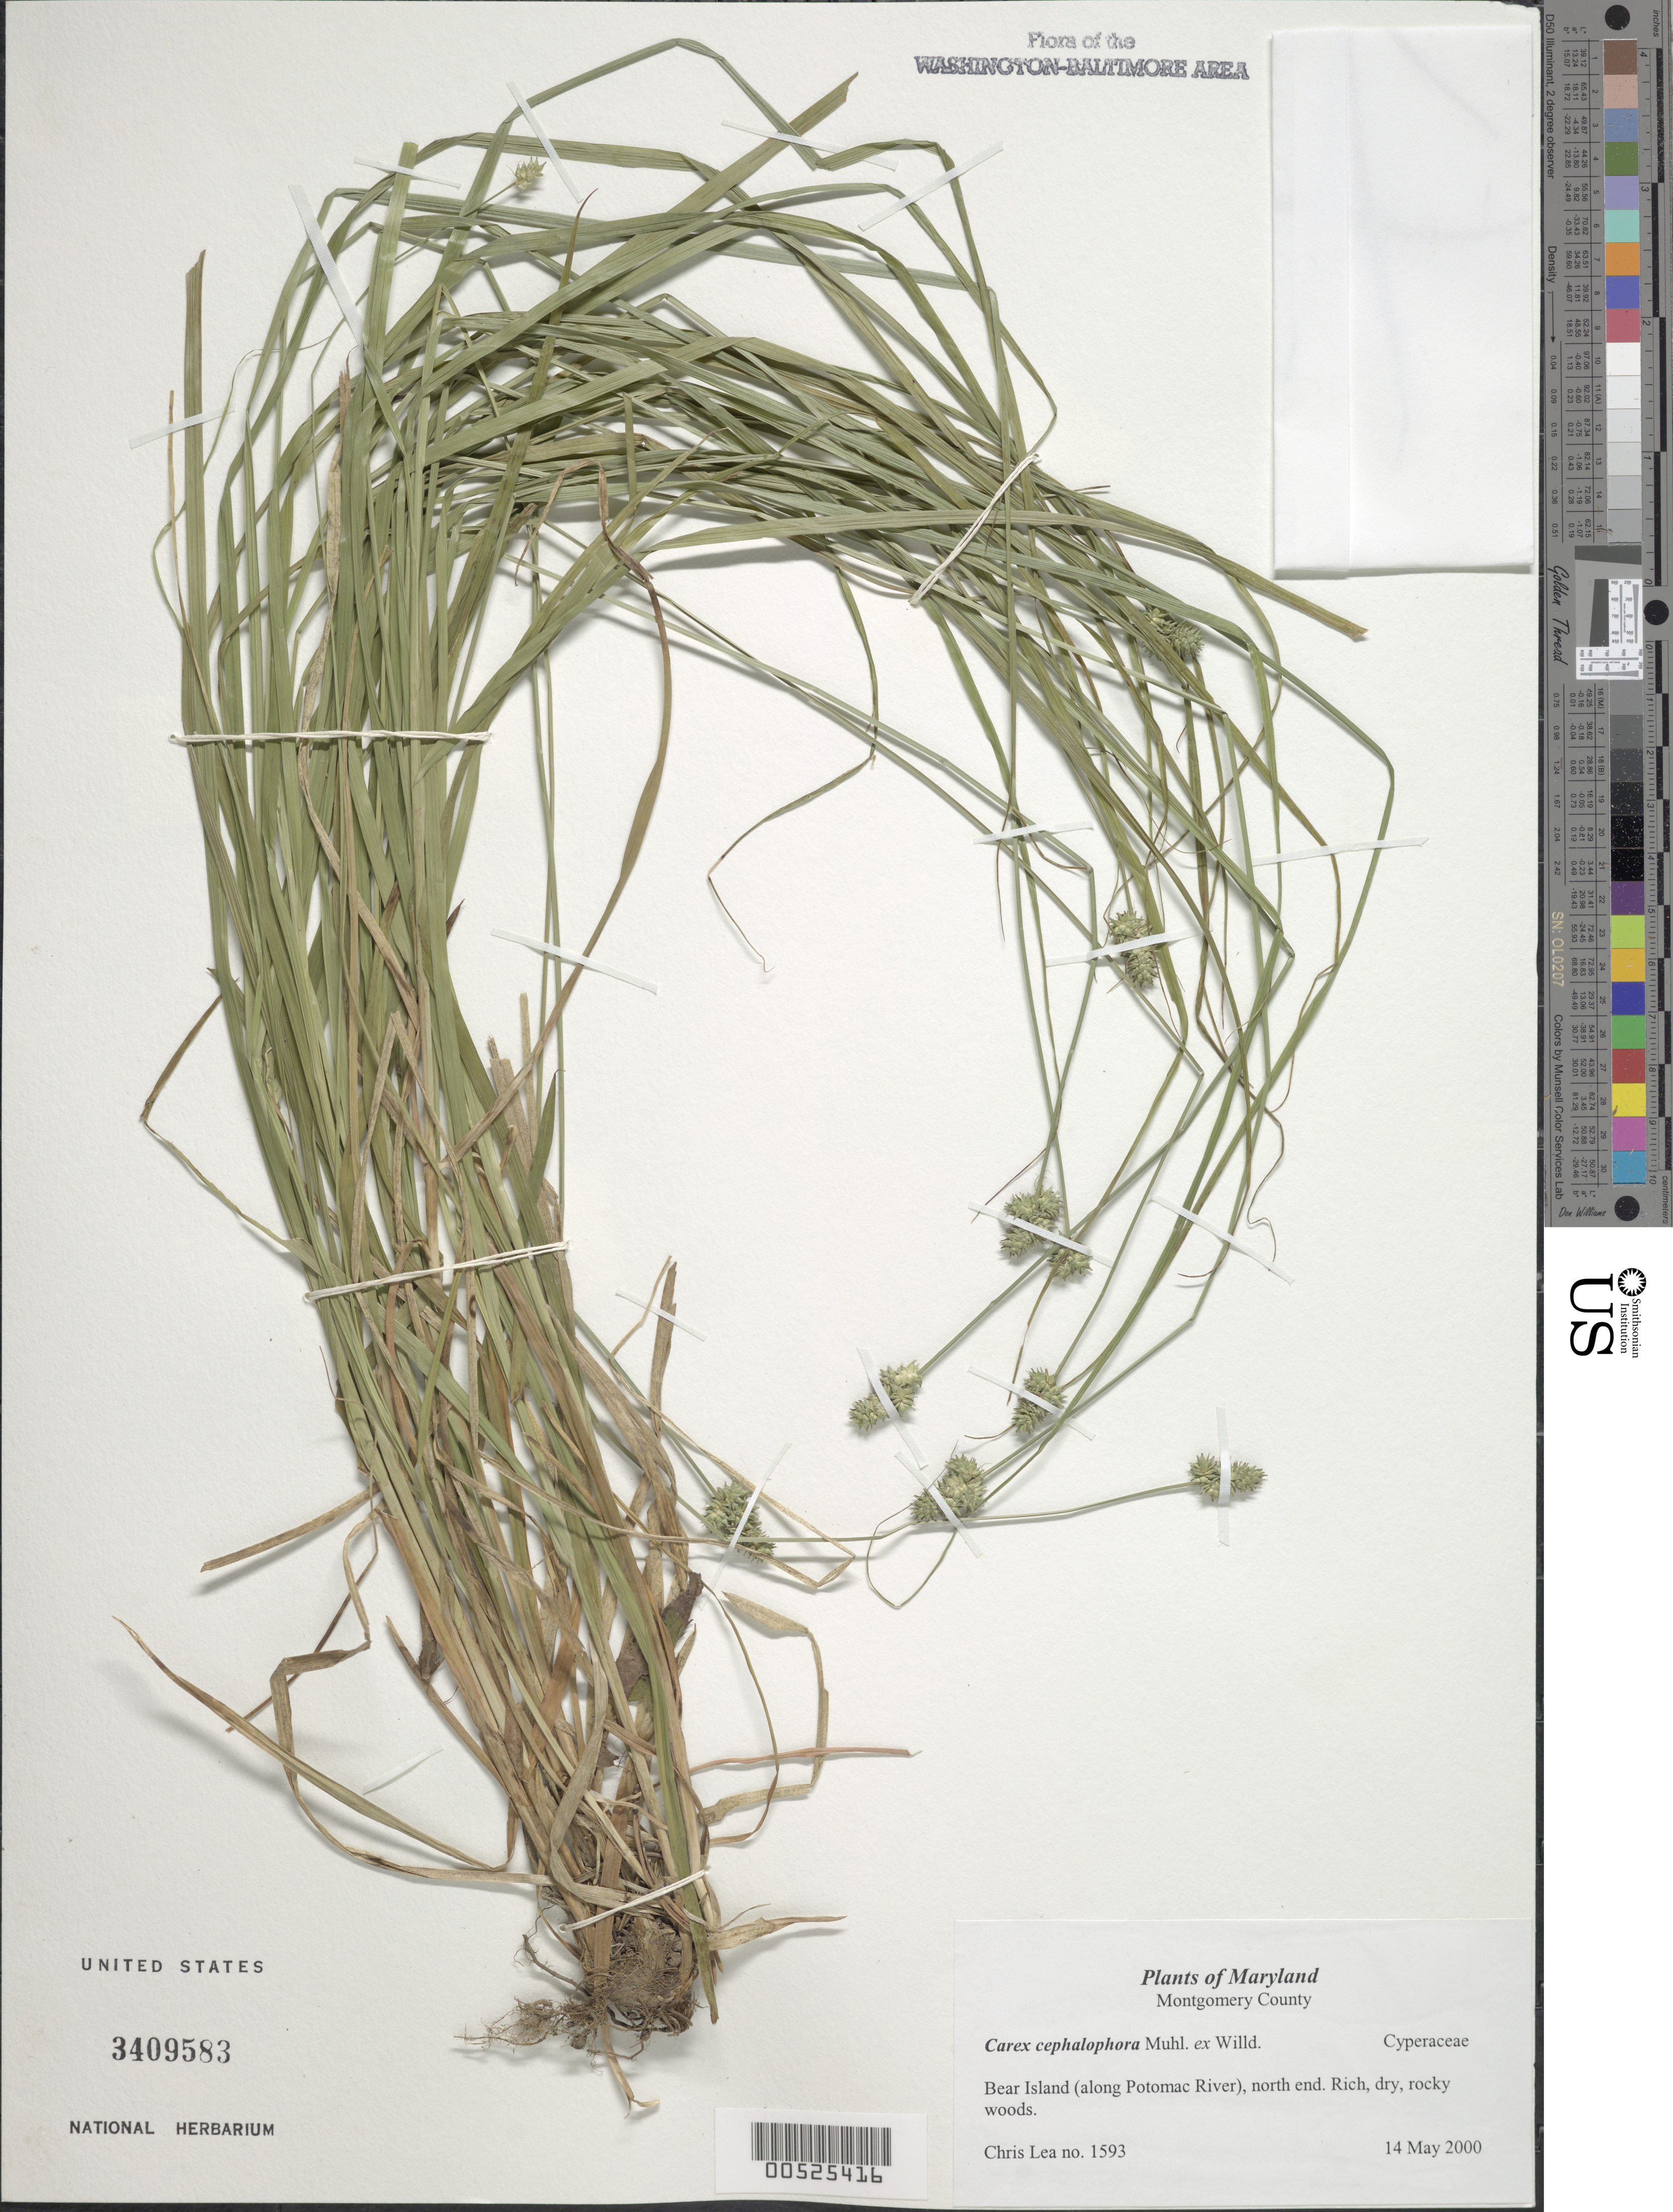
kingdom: Plantae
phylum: Tracheophyta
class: Liliopsida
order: Poales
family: Cyperaceae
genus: Carex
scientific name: Carex cephalophora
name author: Muhl. ex Willd.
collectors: C. Lea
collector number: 1593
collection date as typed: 14 May 2000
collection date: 2000-05-14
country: United States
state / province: Maryland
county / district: Montgomery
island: Bear Island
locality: Bear Island (along Potomac River), north end.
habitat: Rich, dry, rocky woods.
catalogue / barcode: US 3409583